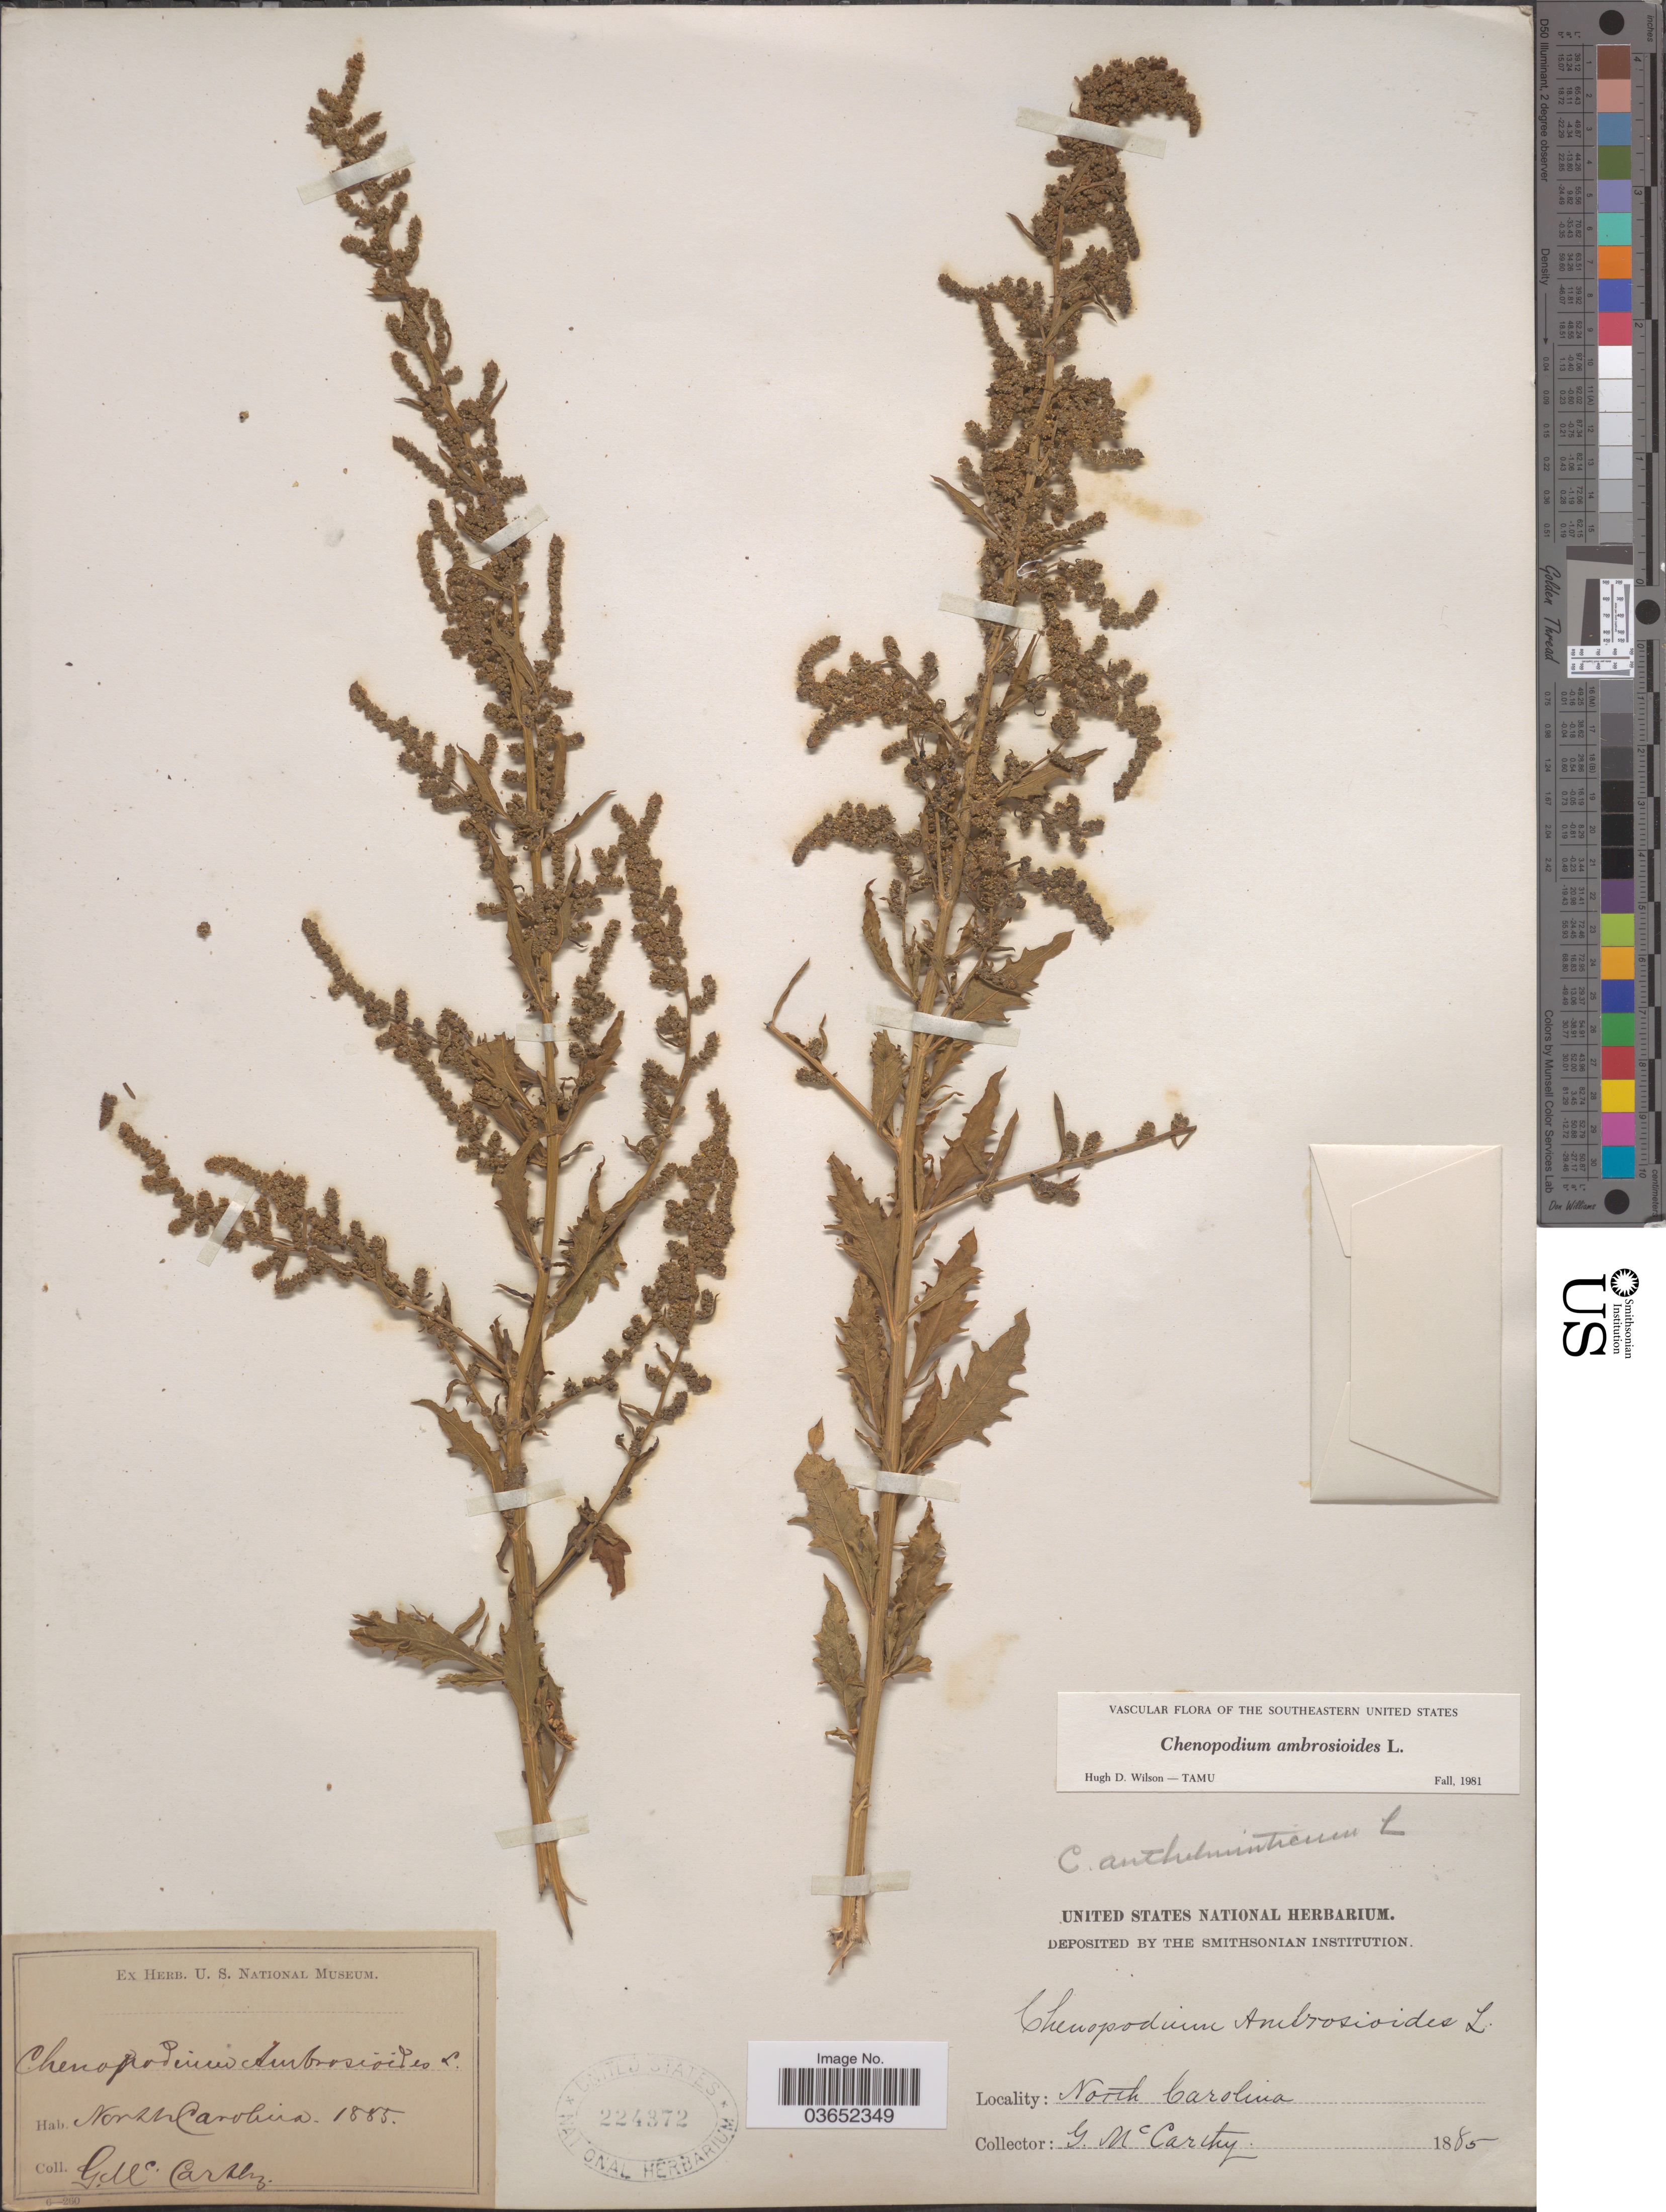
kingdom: Plantae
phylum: Tracheophyta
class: Magnoliopsida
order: Caryophyllales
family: Amaranthaceae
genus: Chenopodium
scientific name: Chenopodium ambrosioides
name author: L.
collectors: G. McCarthy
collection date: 1885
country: United States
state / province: North Carolina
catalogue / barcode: US 224372